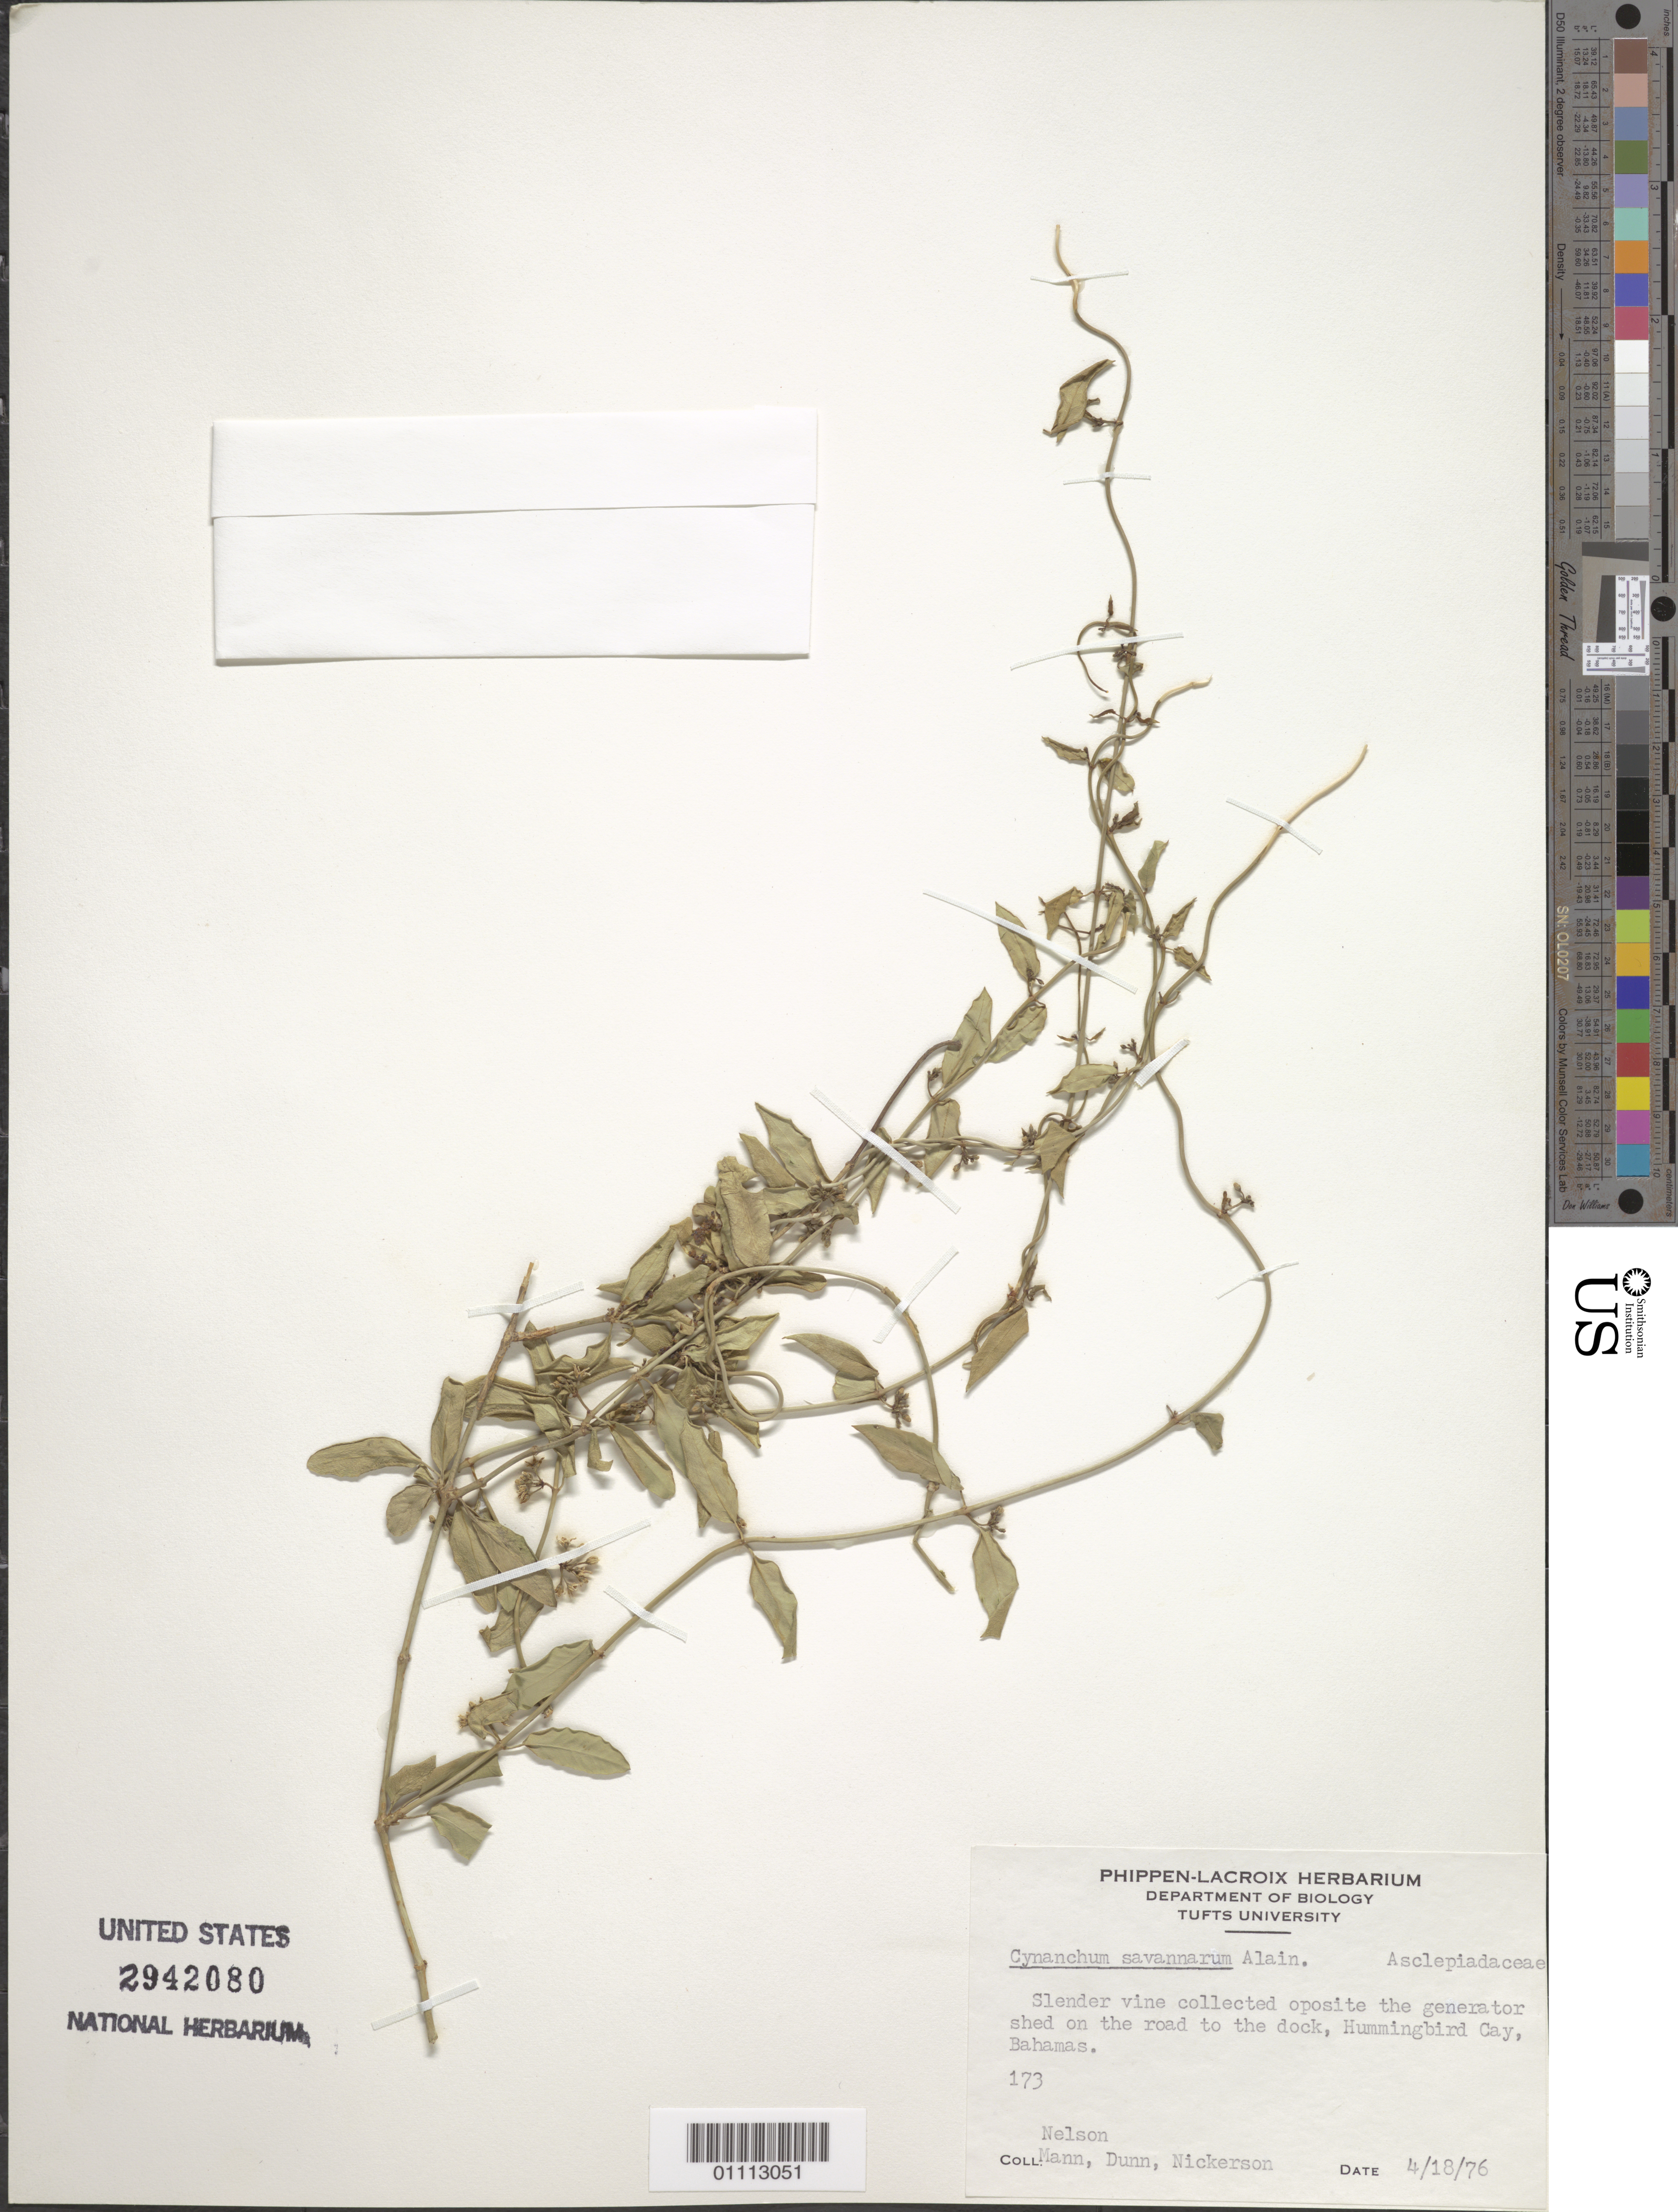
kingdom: Plantae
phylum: Tracheophyta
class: Magnoliopsida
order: Gentianales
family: Apocynaceae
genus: Cynanchum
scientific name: Cynanchum savannarum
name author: Alain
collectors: Nelson, --, Mann, --, Dunn, -- & Nickerson, --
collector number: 173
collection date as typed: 18 Apr 1976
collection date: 1976-04-18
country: Bahamas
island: Hummingbird Cay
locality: Collected opposite the generator shed on the road to the dock.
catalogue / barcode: US 2942080